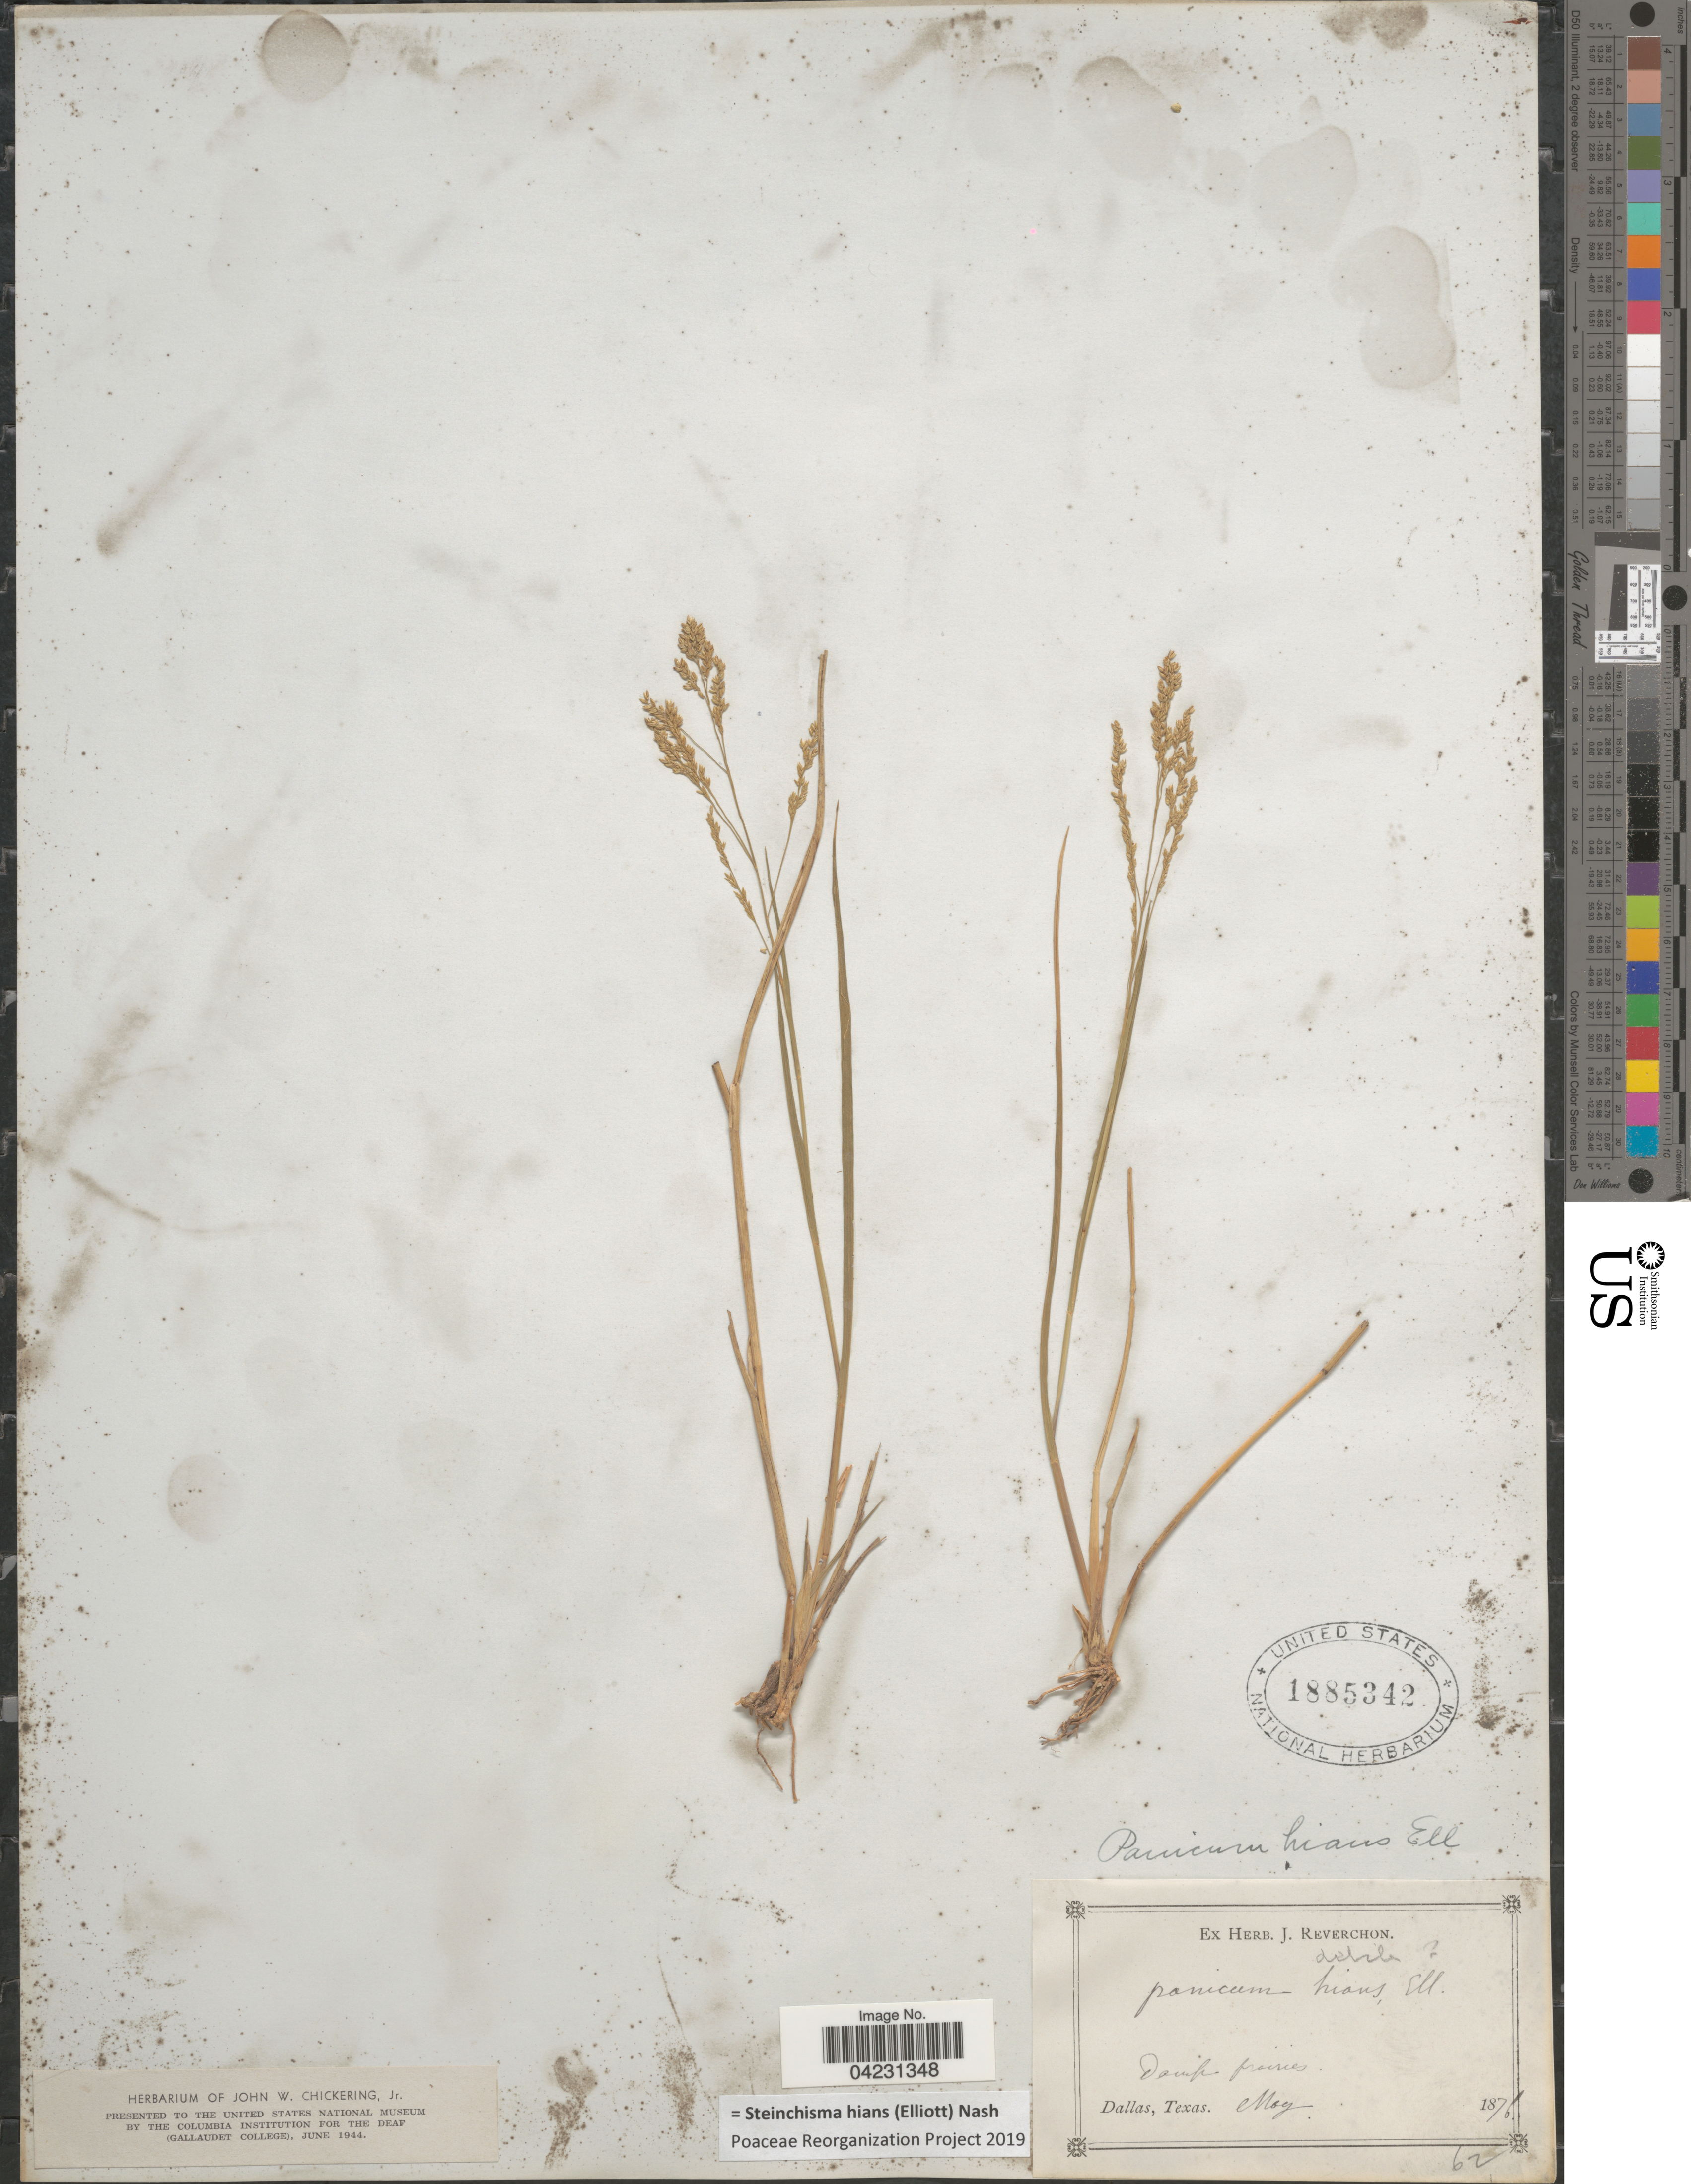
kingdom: Plantae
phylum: Tracheophyta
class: Liliopsida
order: Poales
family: Poaceae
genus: Steinchisma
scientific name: Steinchisma hians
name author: (Elliott) Nash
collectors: ex herb. J. Reverchon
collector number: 62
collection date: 1876-05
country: United States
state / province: Texas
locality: Dallas.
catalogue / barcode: US 1885342